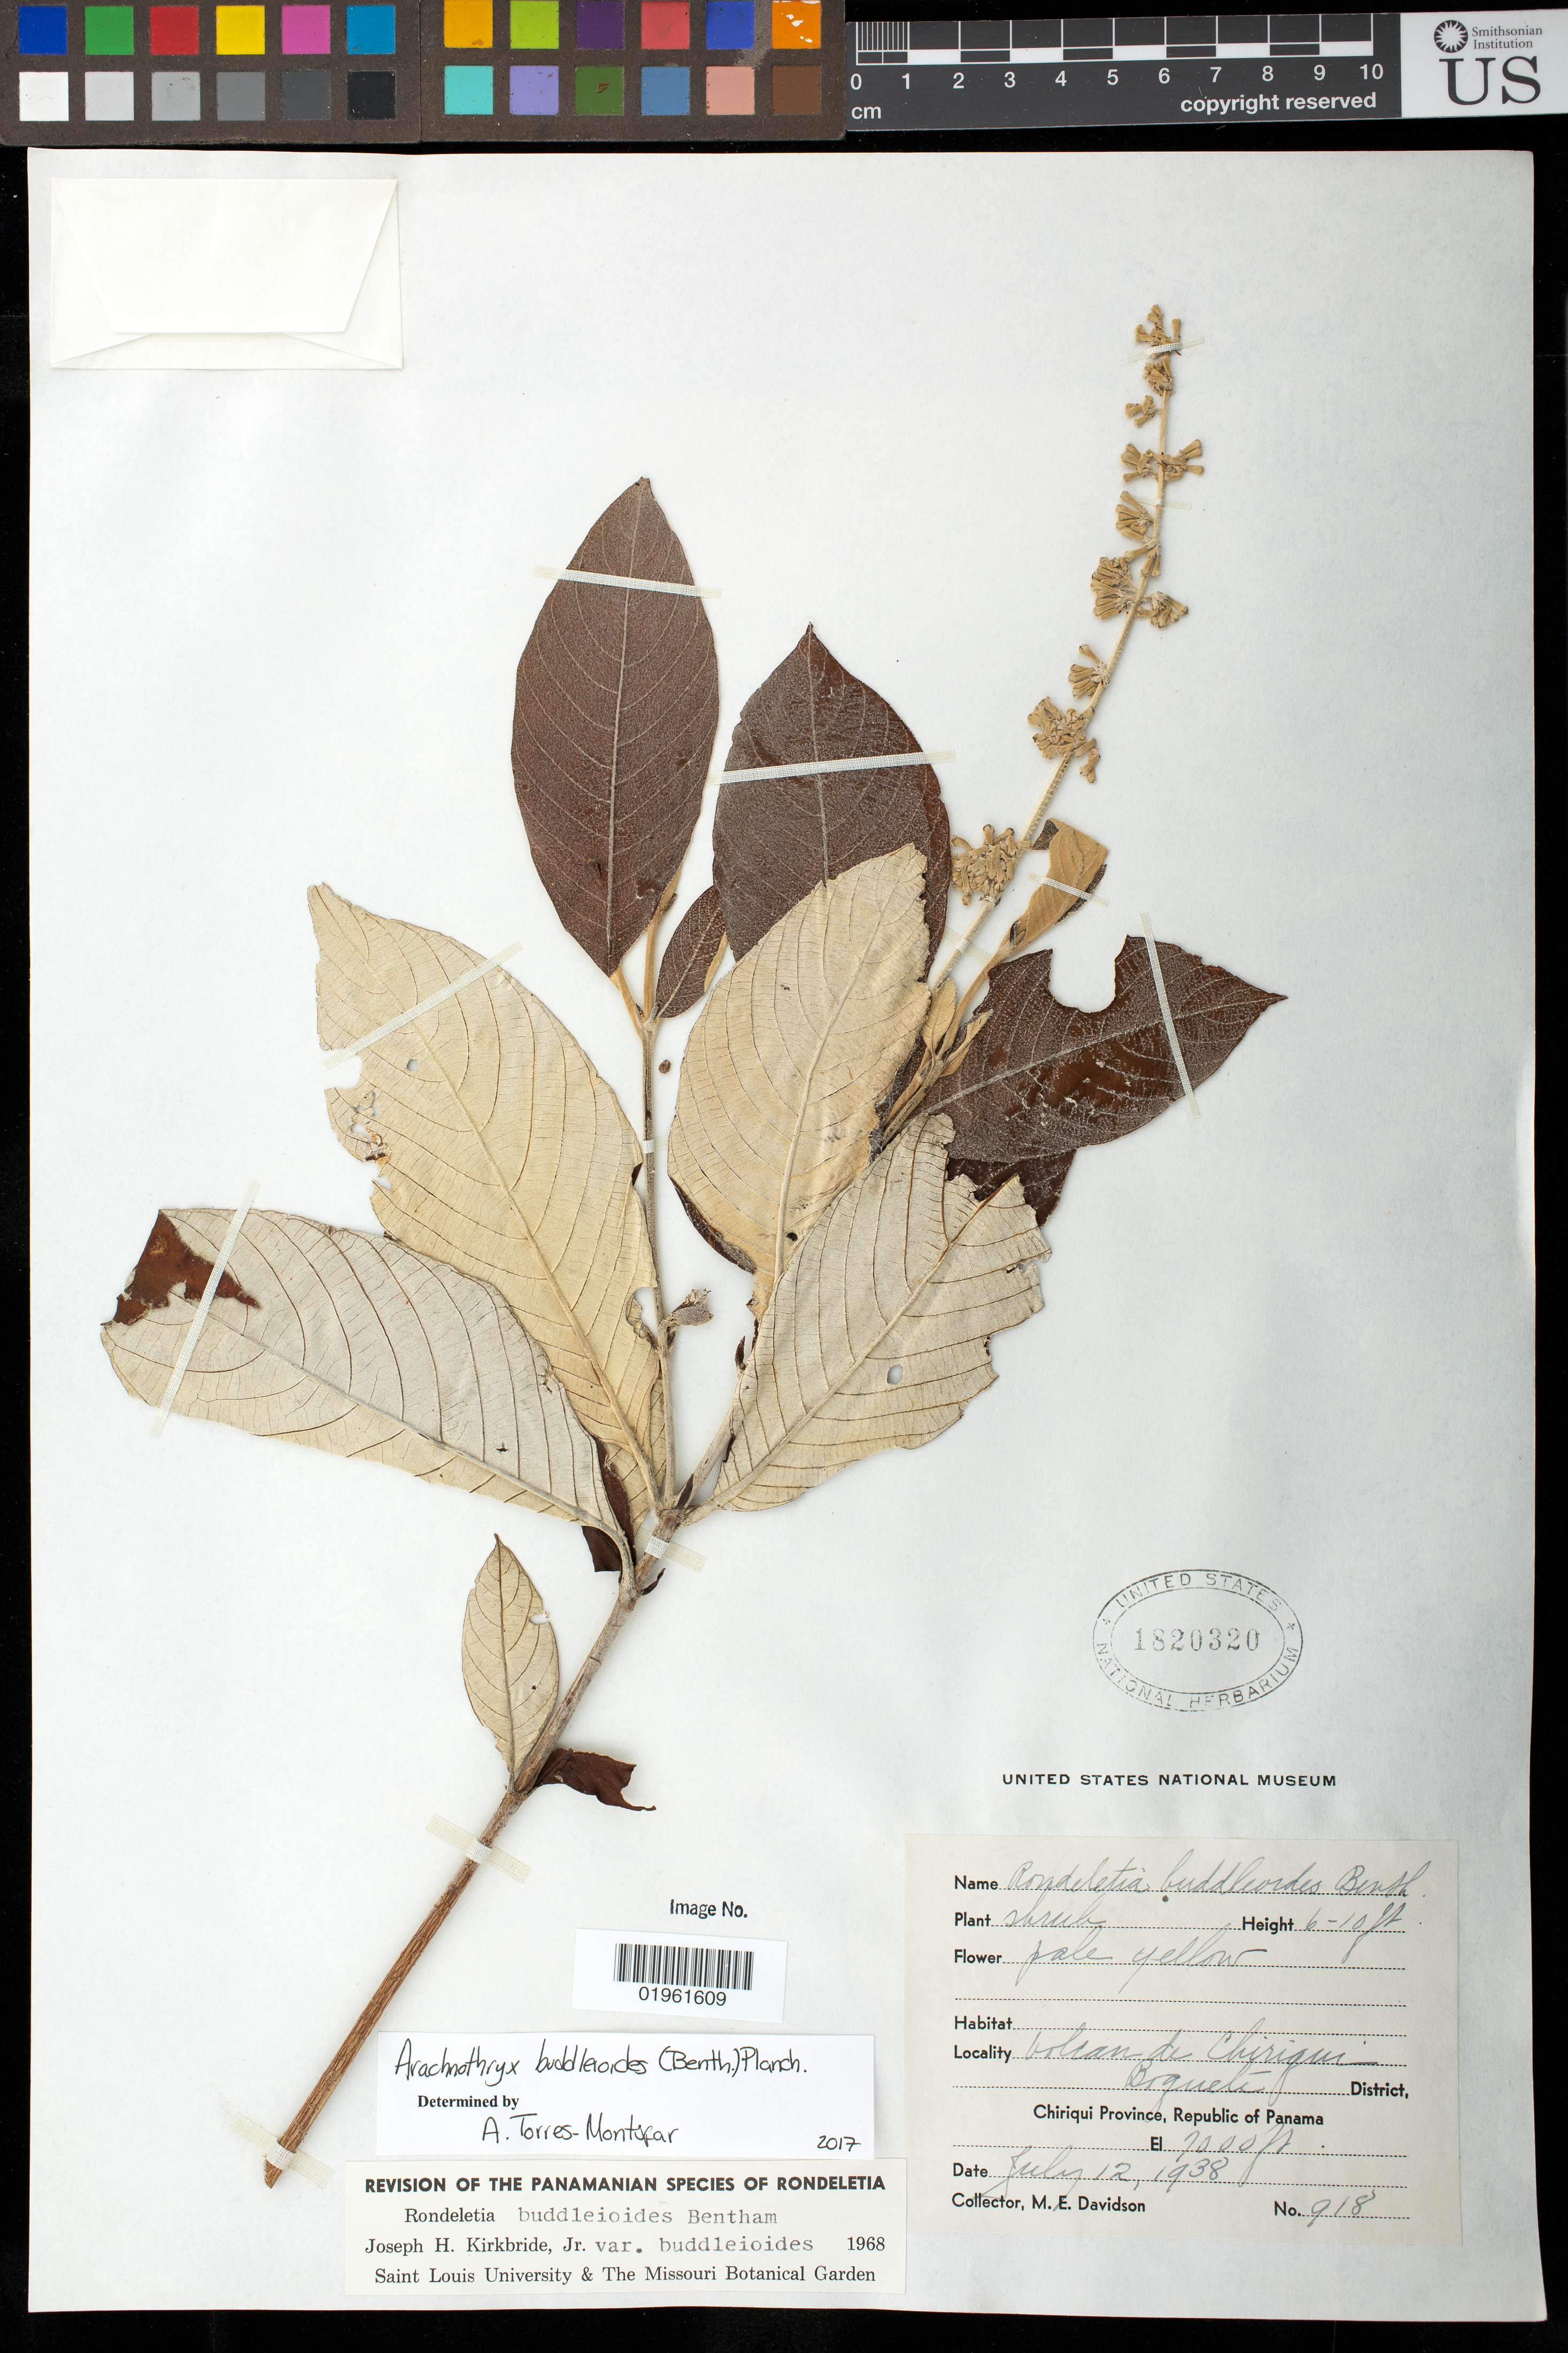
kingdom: Plantae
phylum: Tracheophyta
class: Magnoliopsida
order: Gentianales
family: Rubiaceae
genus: Arachnothryx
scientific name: Arachnothryx buddleioides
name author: (Benth.) Planch.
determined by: Montúfar, Alejandro Torres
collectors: M. E. Davidson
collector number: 918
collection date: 1938-07-12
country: Panama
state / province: Chiriqui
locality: Volcan de Chiriqui, Boquete District, Chirique Province, Republic of Panama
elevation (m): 2134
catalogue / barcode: US 1820320